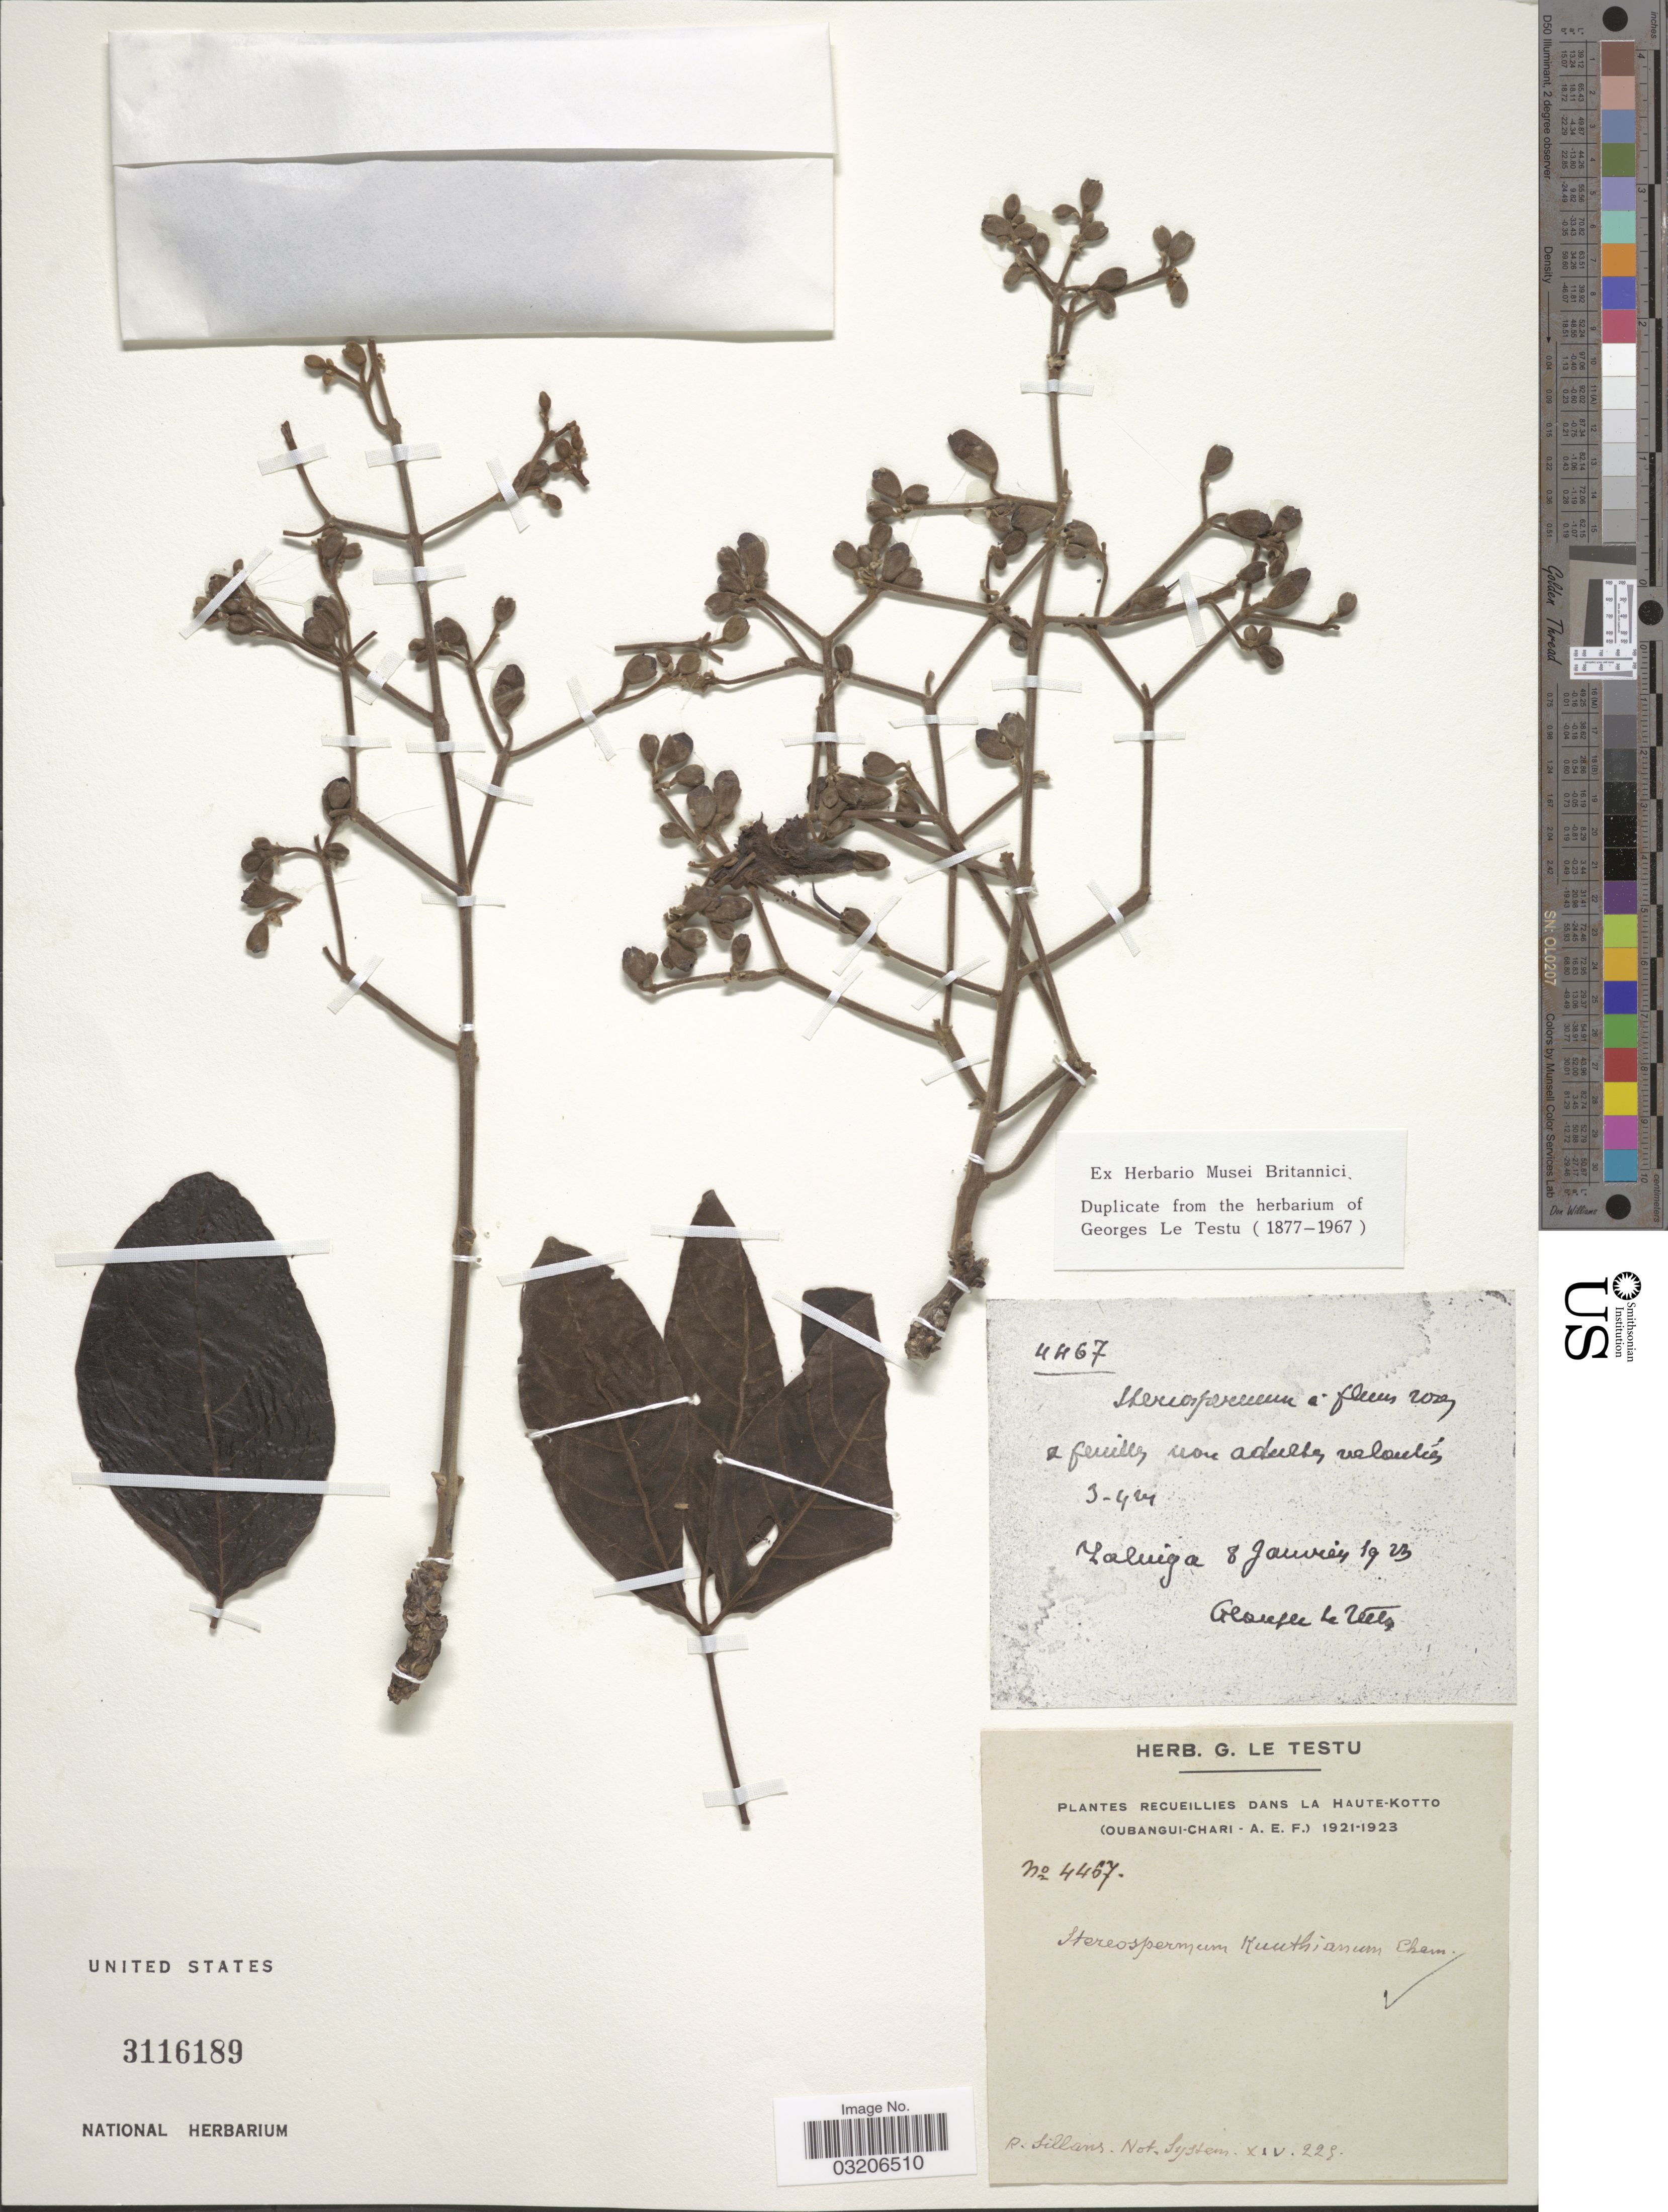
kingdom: Plantae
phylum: Tracheophyta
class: Magnoliopsida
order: Lamiales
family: Bignoniaceae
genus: Stereospermum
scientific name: Stereospermum kunthianum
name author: Cham.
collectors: G. Le Testu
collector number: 4467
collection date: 1923-01-02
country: Central African Republic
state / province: Haute-Kotto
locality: Yalinga. Dans La Haute-Kotto (Oubangui-Chari - A. E. F.)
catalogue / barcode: US 3116189